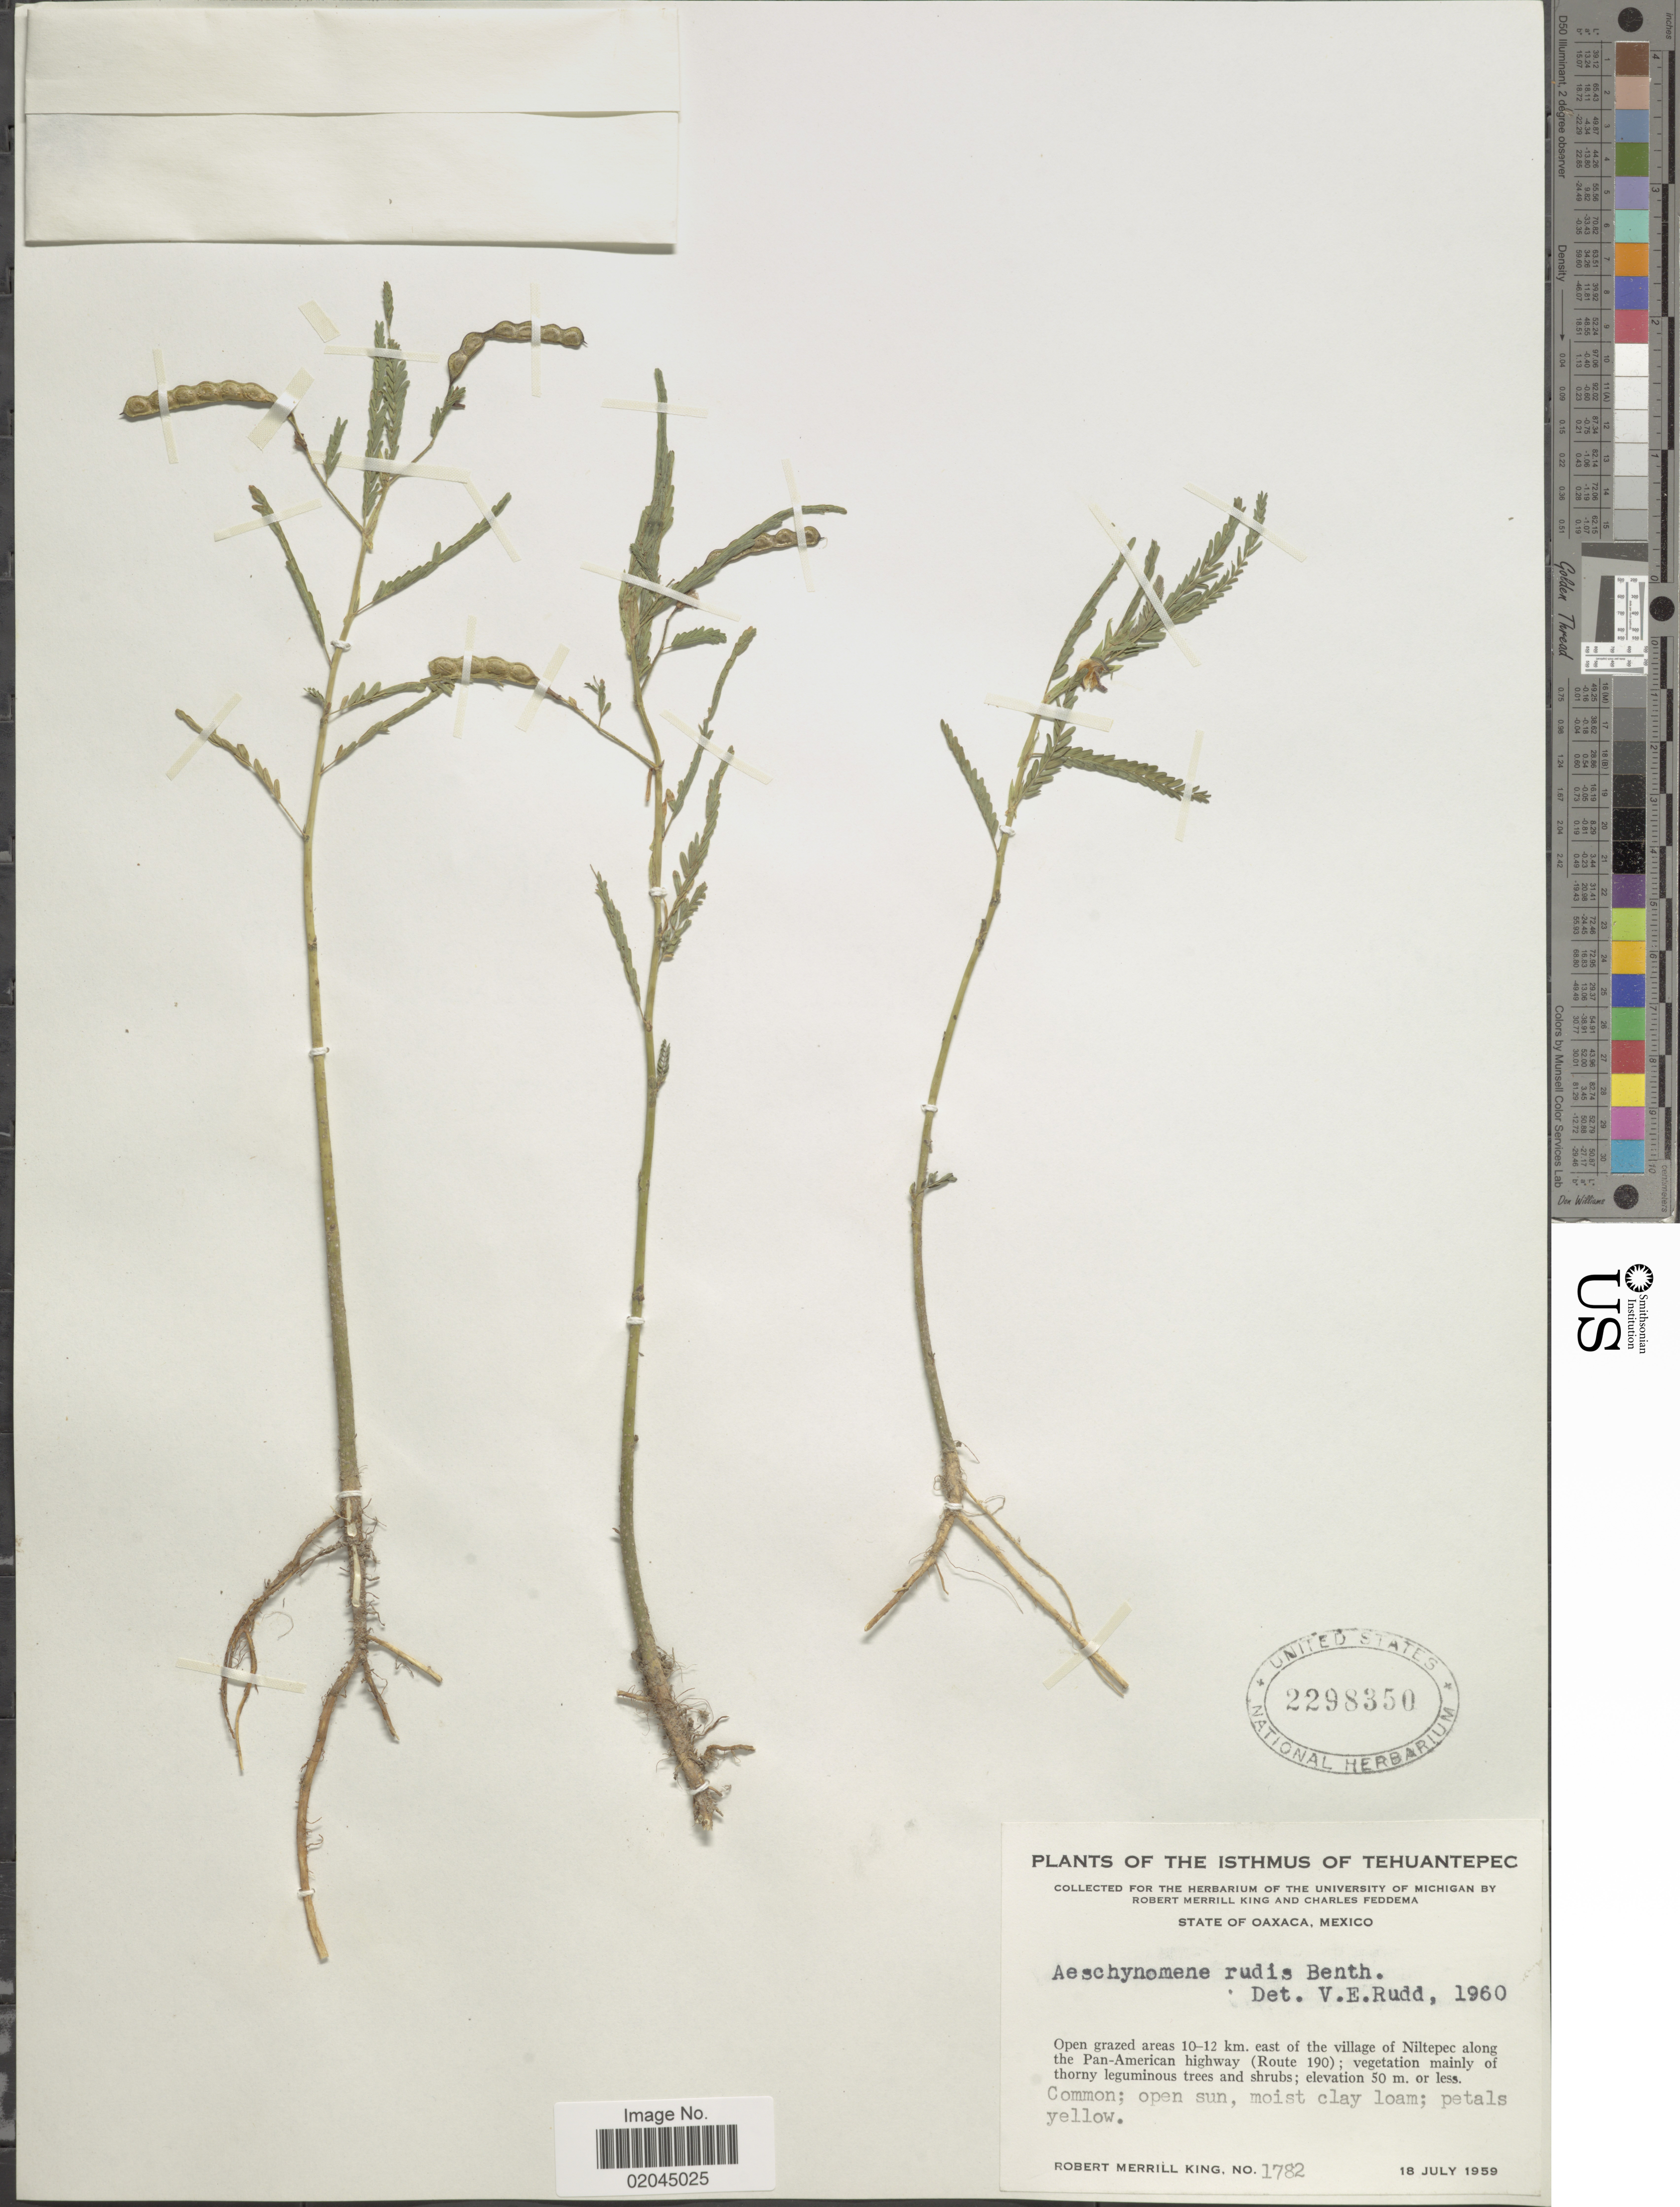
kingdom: Plantae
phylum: Tracheophyta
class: Magnoliopsida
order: Fabales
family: Fabaceae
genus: Aeschynomene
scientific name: Aeschynomene rudis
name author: Benth.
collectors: R. M. King & C. Feddema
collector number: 1782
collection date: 1959-07-18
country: Mexico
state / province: Oaxaca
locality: The Isthmus of Tehuantepec, Open grazed areas, 10-12 km. east of the village of Niltepec along the Pan-American highway (Route 190)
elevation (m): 50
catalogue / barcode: US 2298350